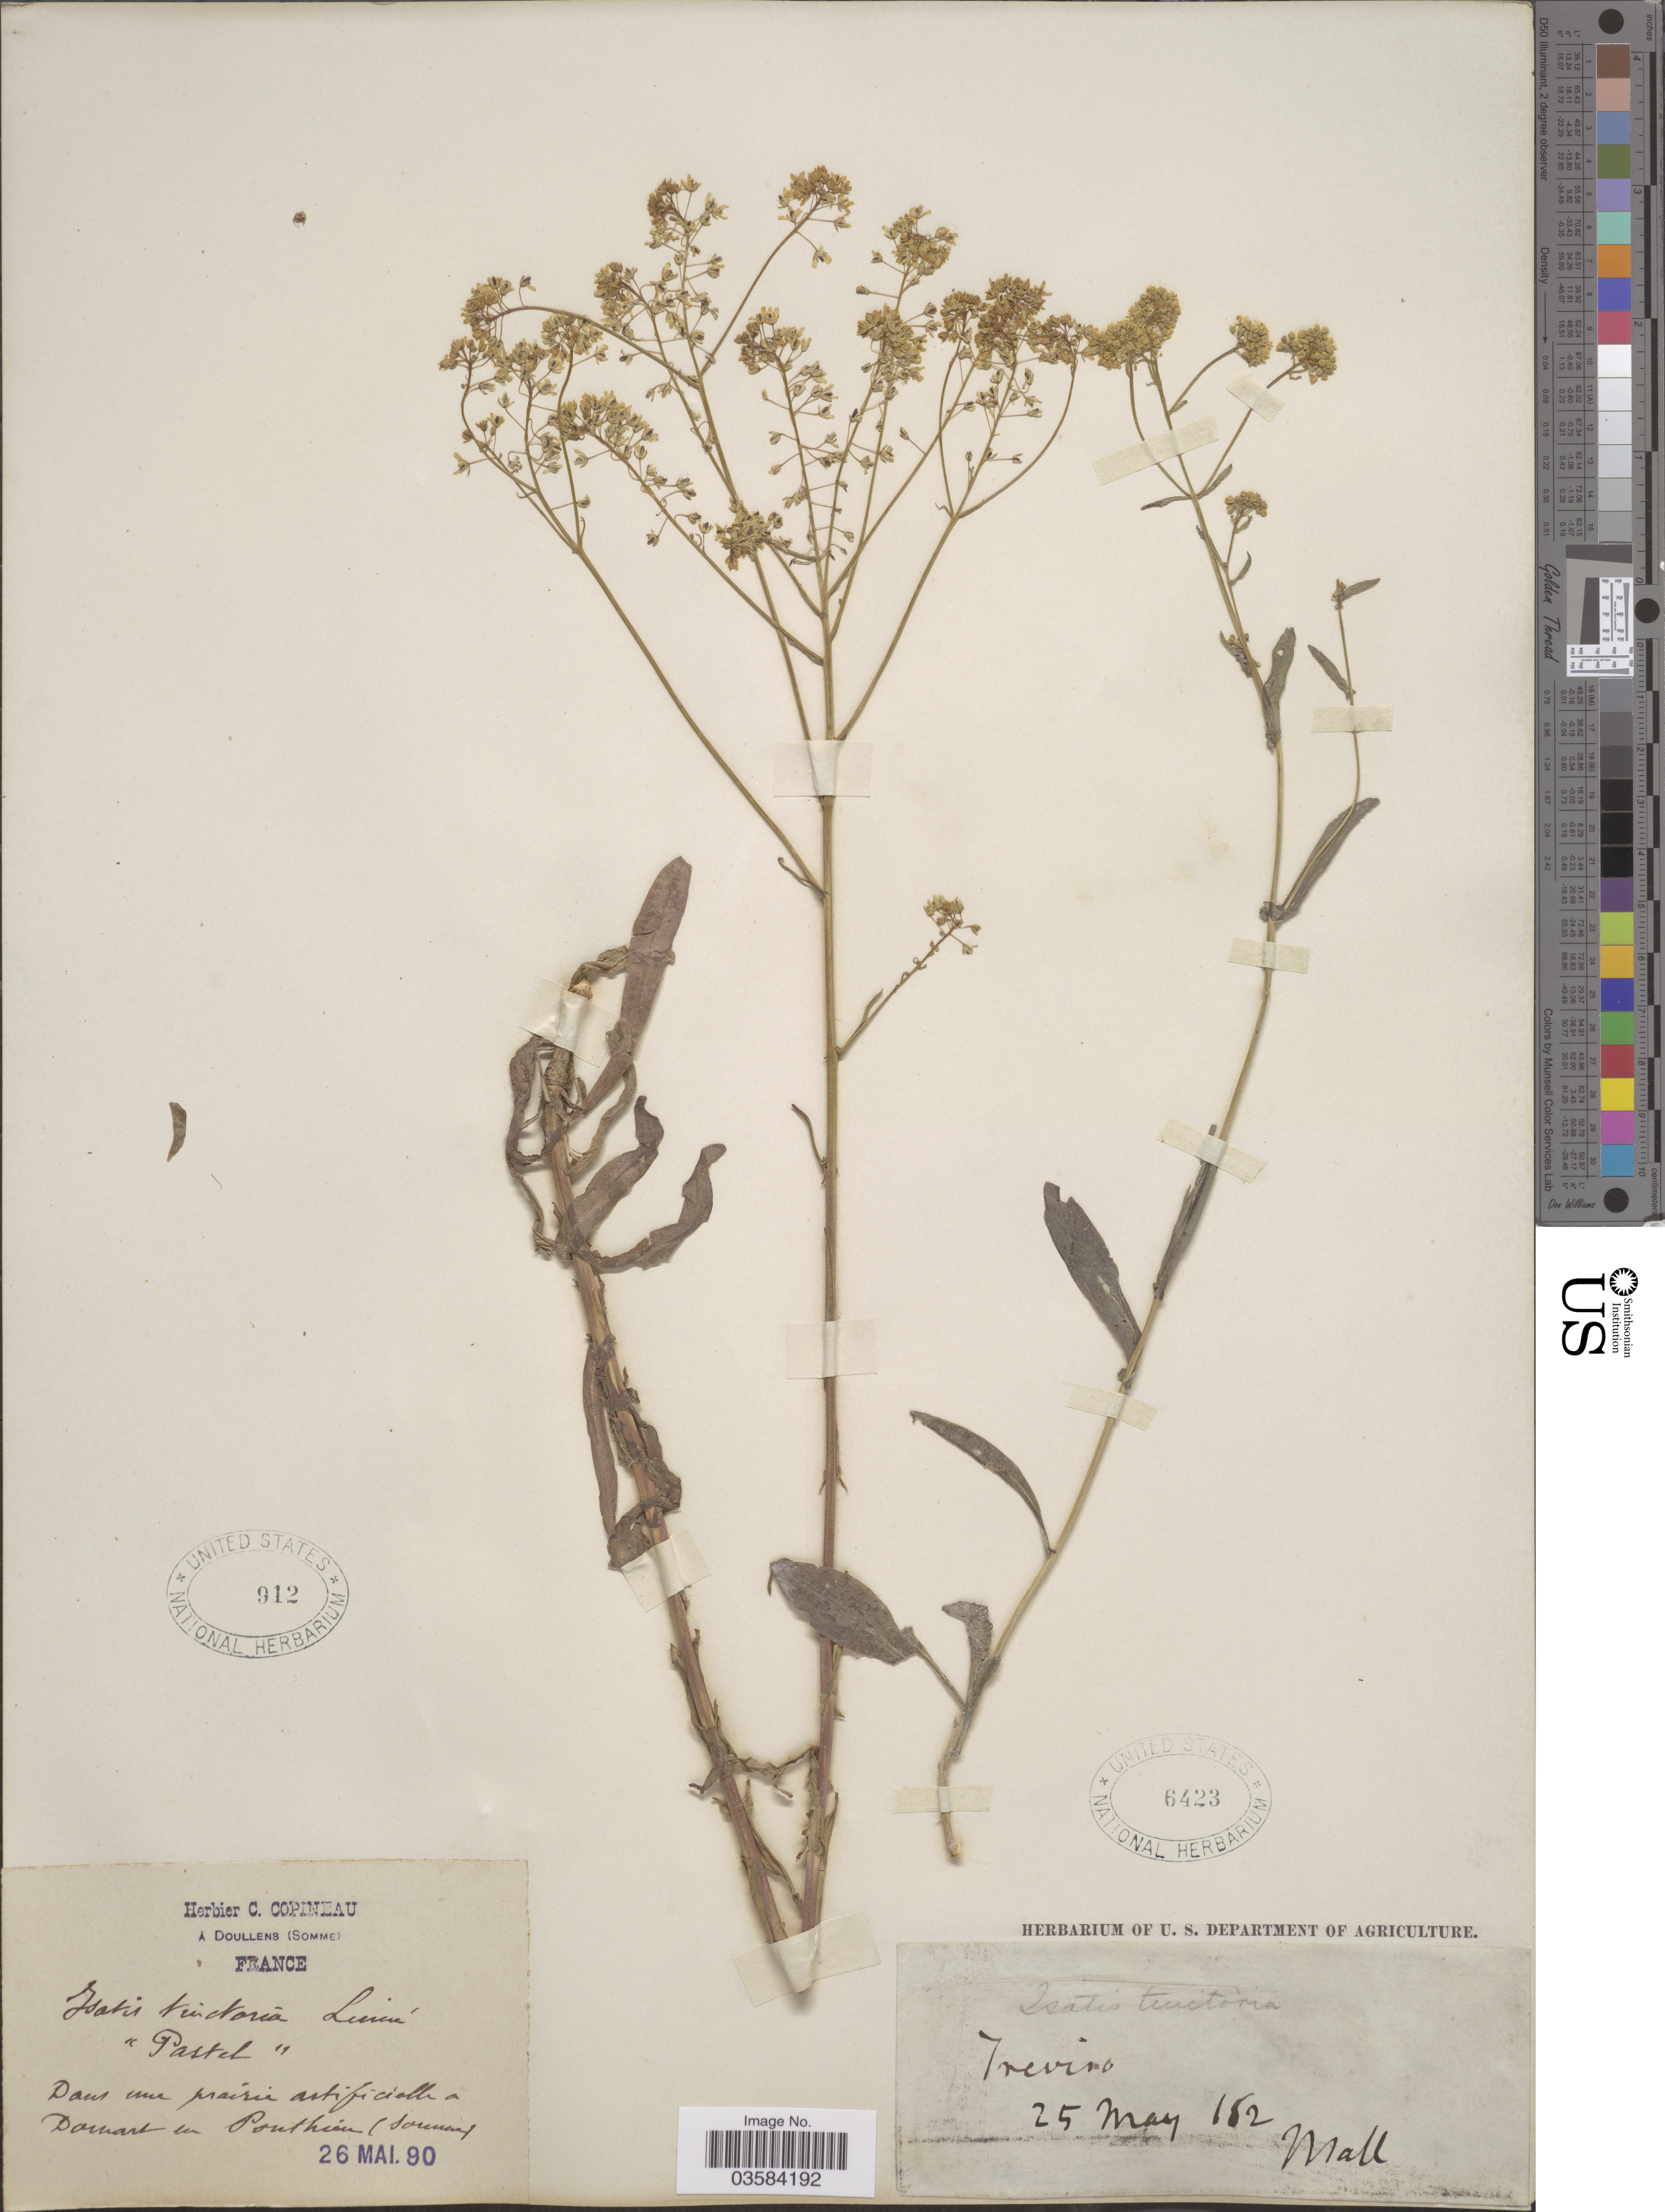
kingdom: Plantae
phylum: Tracheophyta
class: Magnoliopsida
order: Brassicales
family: Brassicaceae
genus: Isatis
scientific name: Isatis tinctoria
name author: L.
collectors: J. Ball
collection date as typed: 25 May 182*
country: Spain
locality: Trevino.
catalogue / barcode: US 6423-2